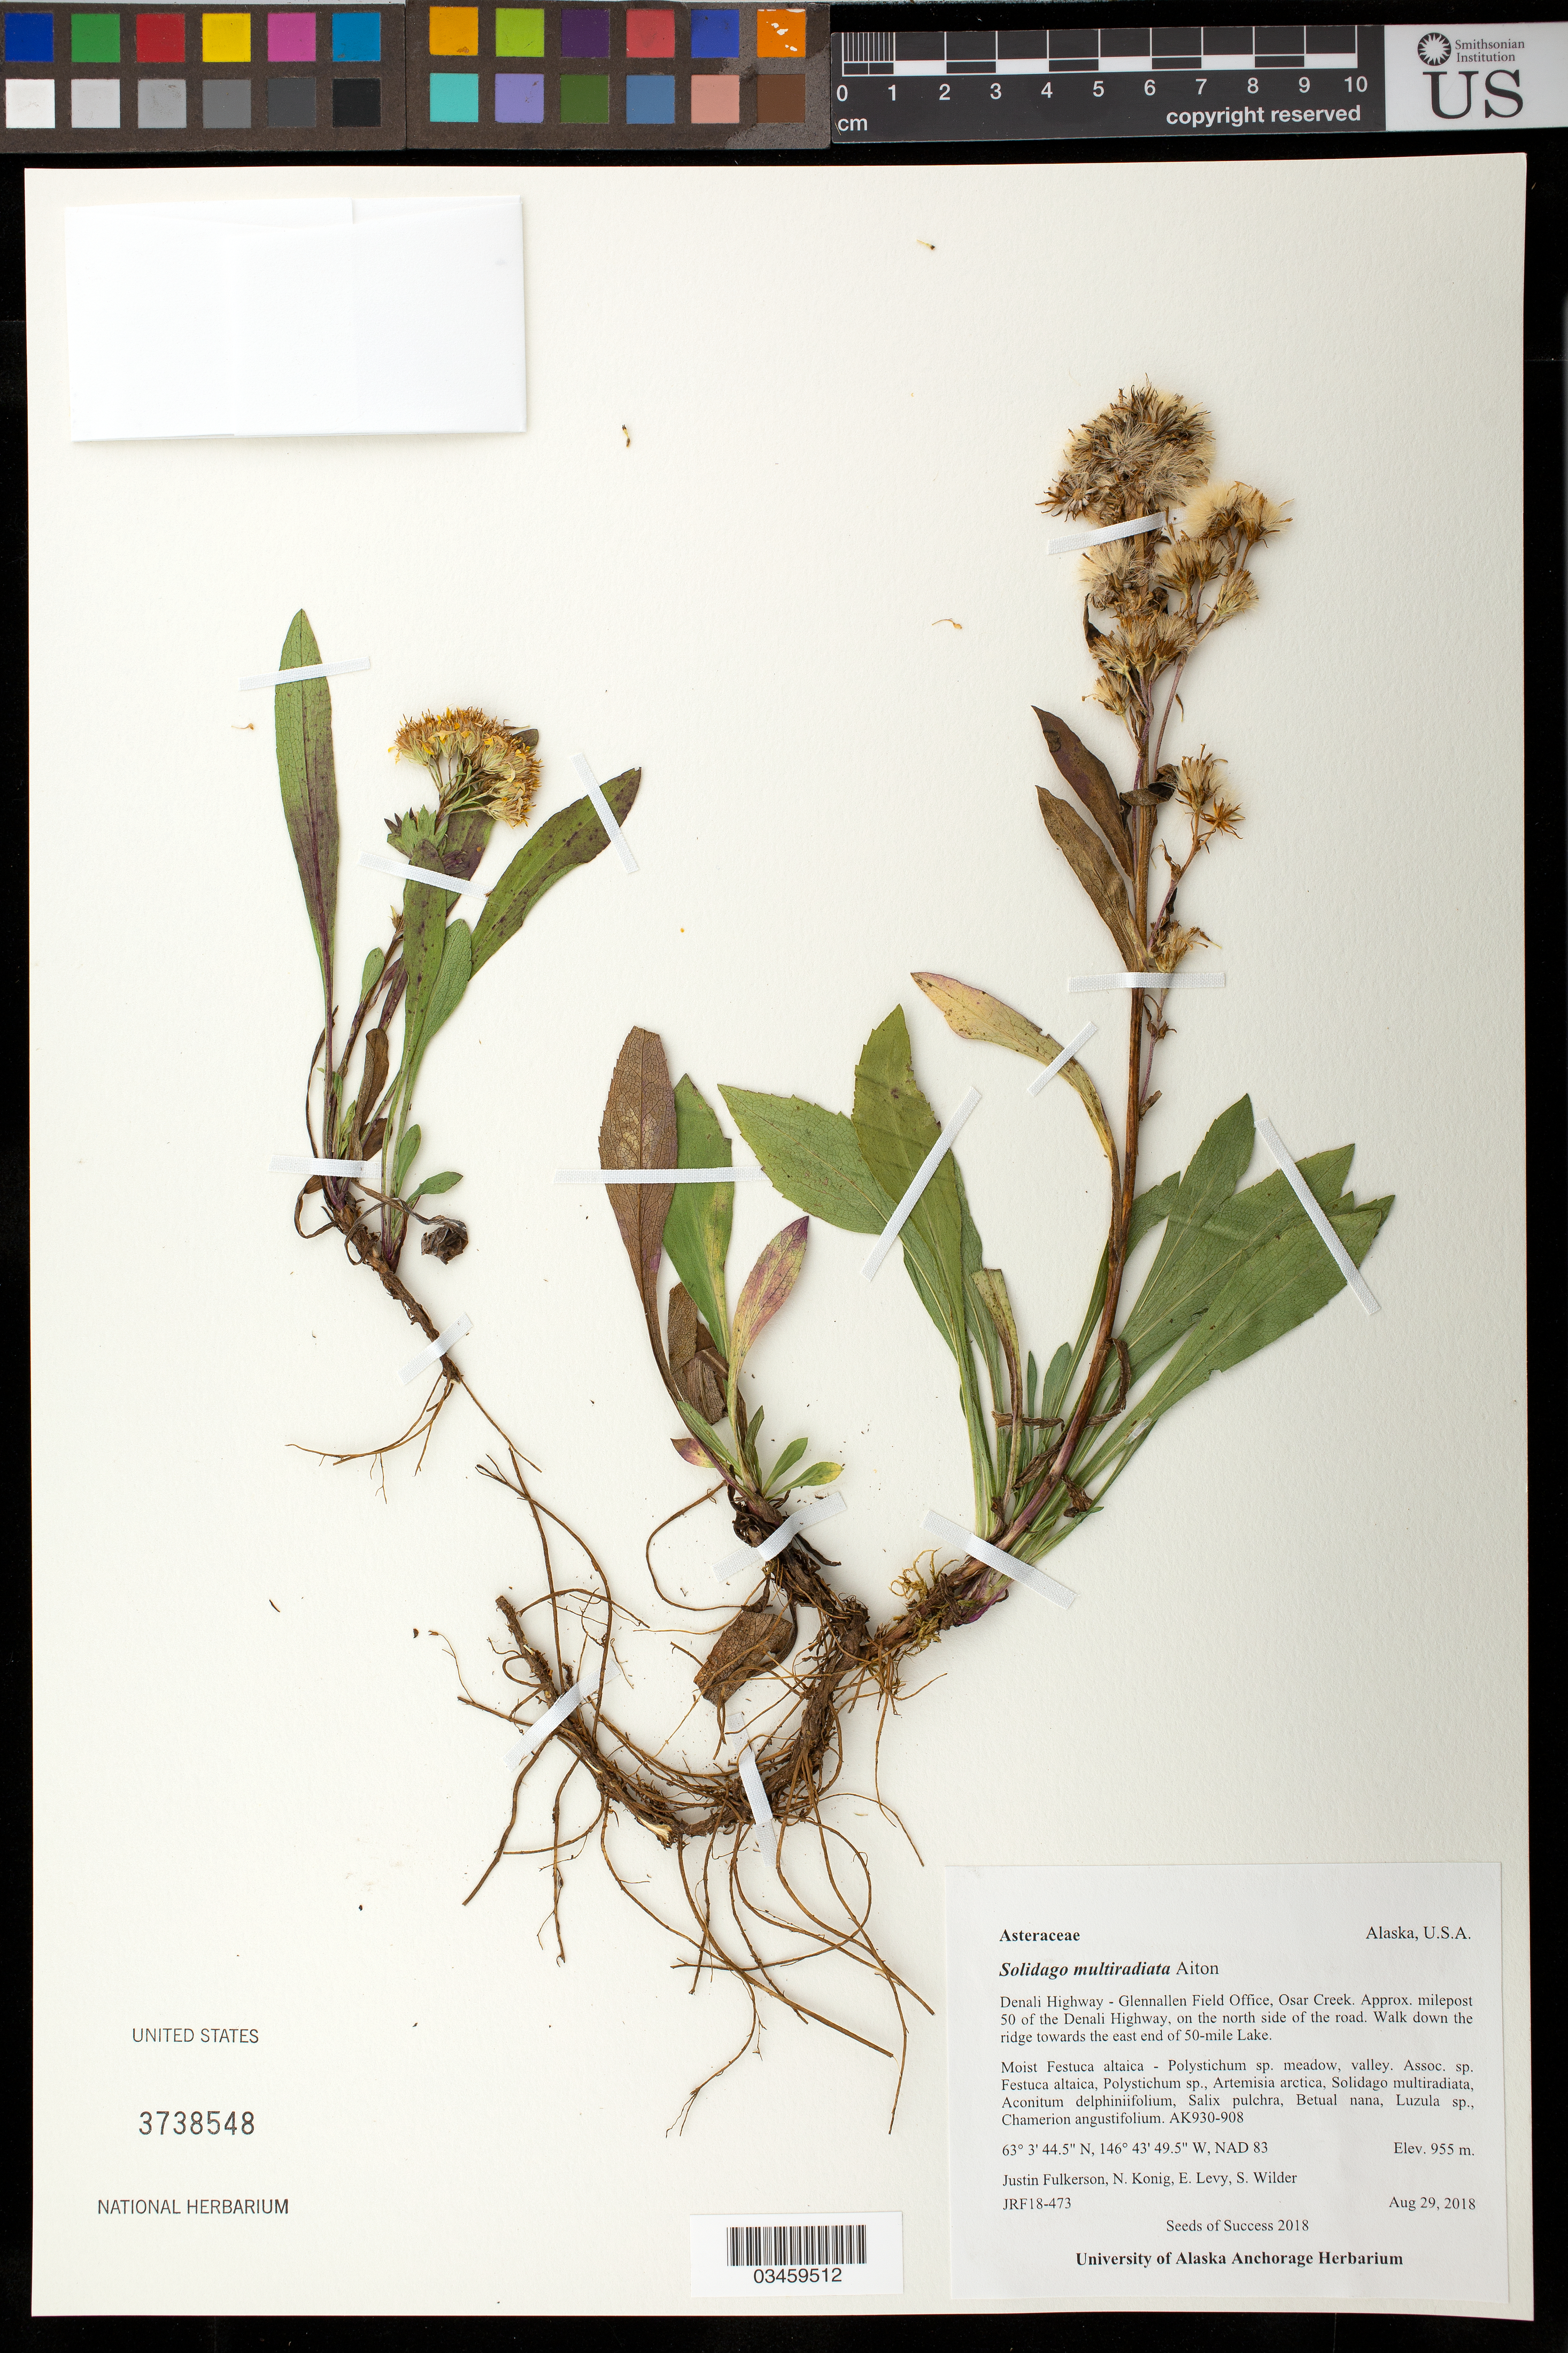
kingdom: Plantae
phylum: Tracheophyta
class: Magnoliopsida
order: Asterales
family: Asteraceae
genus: Solidago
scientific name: Solidago multiradiata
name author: Aiton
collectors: J. Fulkerson, N. Konig, E. Levy & S. Wilder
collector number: JRF18-473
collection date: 2018-08-29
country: United States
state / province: Alaska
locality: Denali Hwy- Glennallen Field Office, Osar Creek, milepost 50 of the Dinali Hwy, on N side of the road, E end of 50-mile Lake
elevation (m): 955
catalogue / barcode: US 3738548